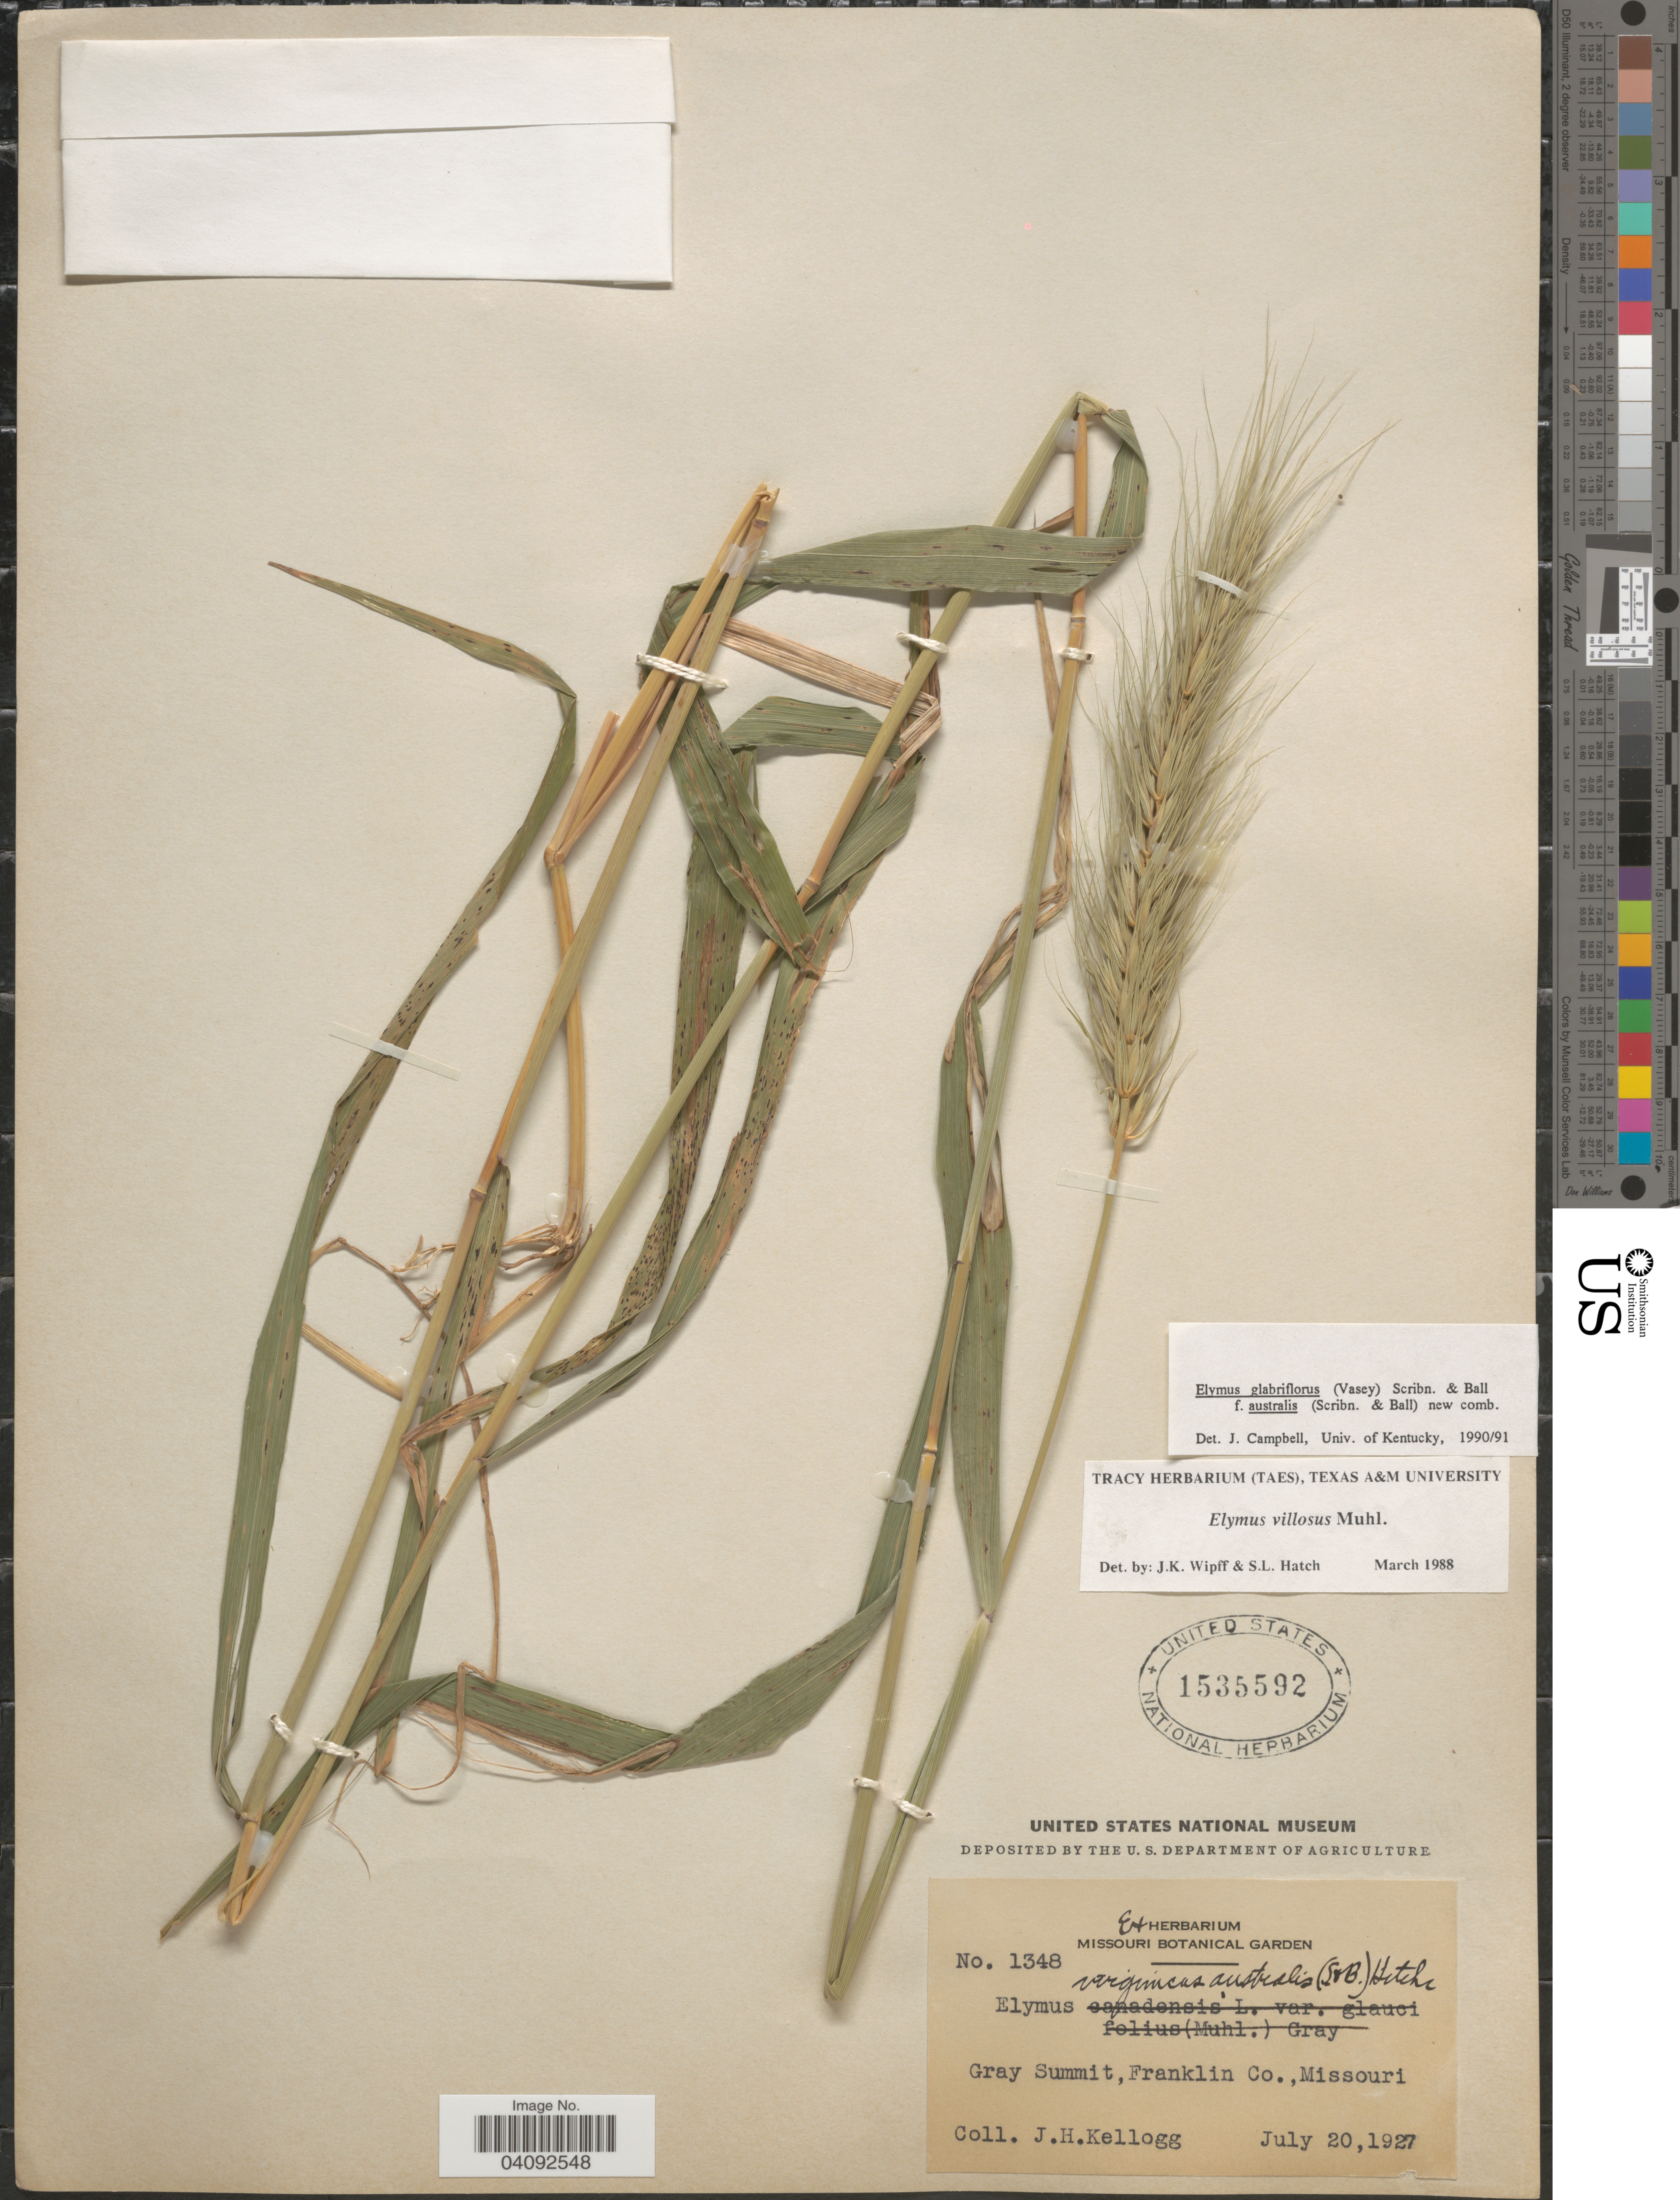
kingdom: Plantae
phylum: Tracheophyta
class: Liliopsida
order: Poales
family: Poaceae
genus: Elymus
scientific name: Elymus glabriflorus var. australis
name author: (Scribn. & C.R. Ball) J.J.N. Campb.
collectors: J. H. Kellogg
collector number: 1348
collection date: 1927-07-20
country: United States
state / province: Missouri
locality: Gray Summit,Franklin Co.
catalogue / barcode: US 1535592